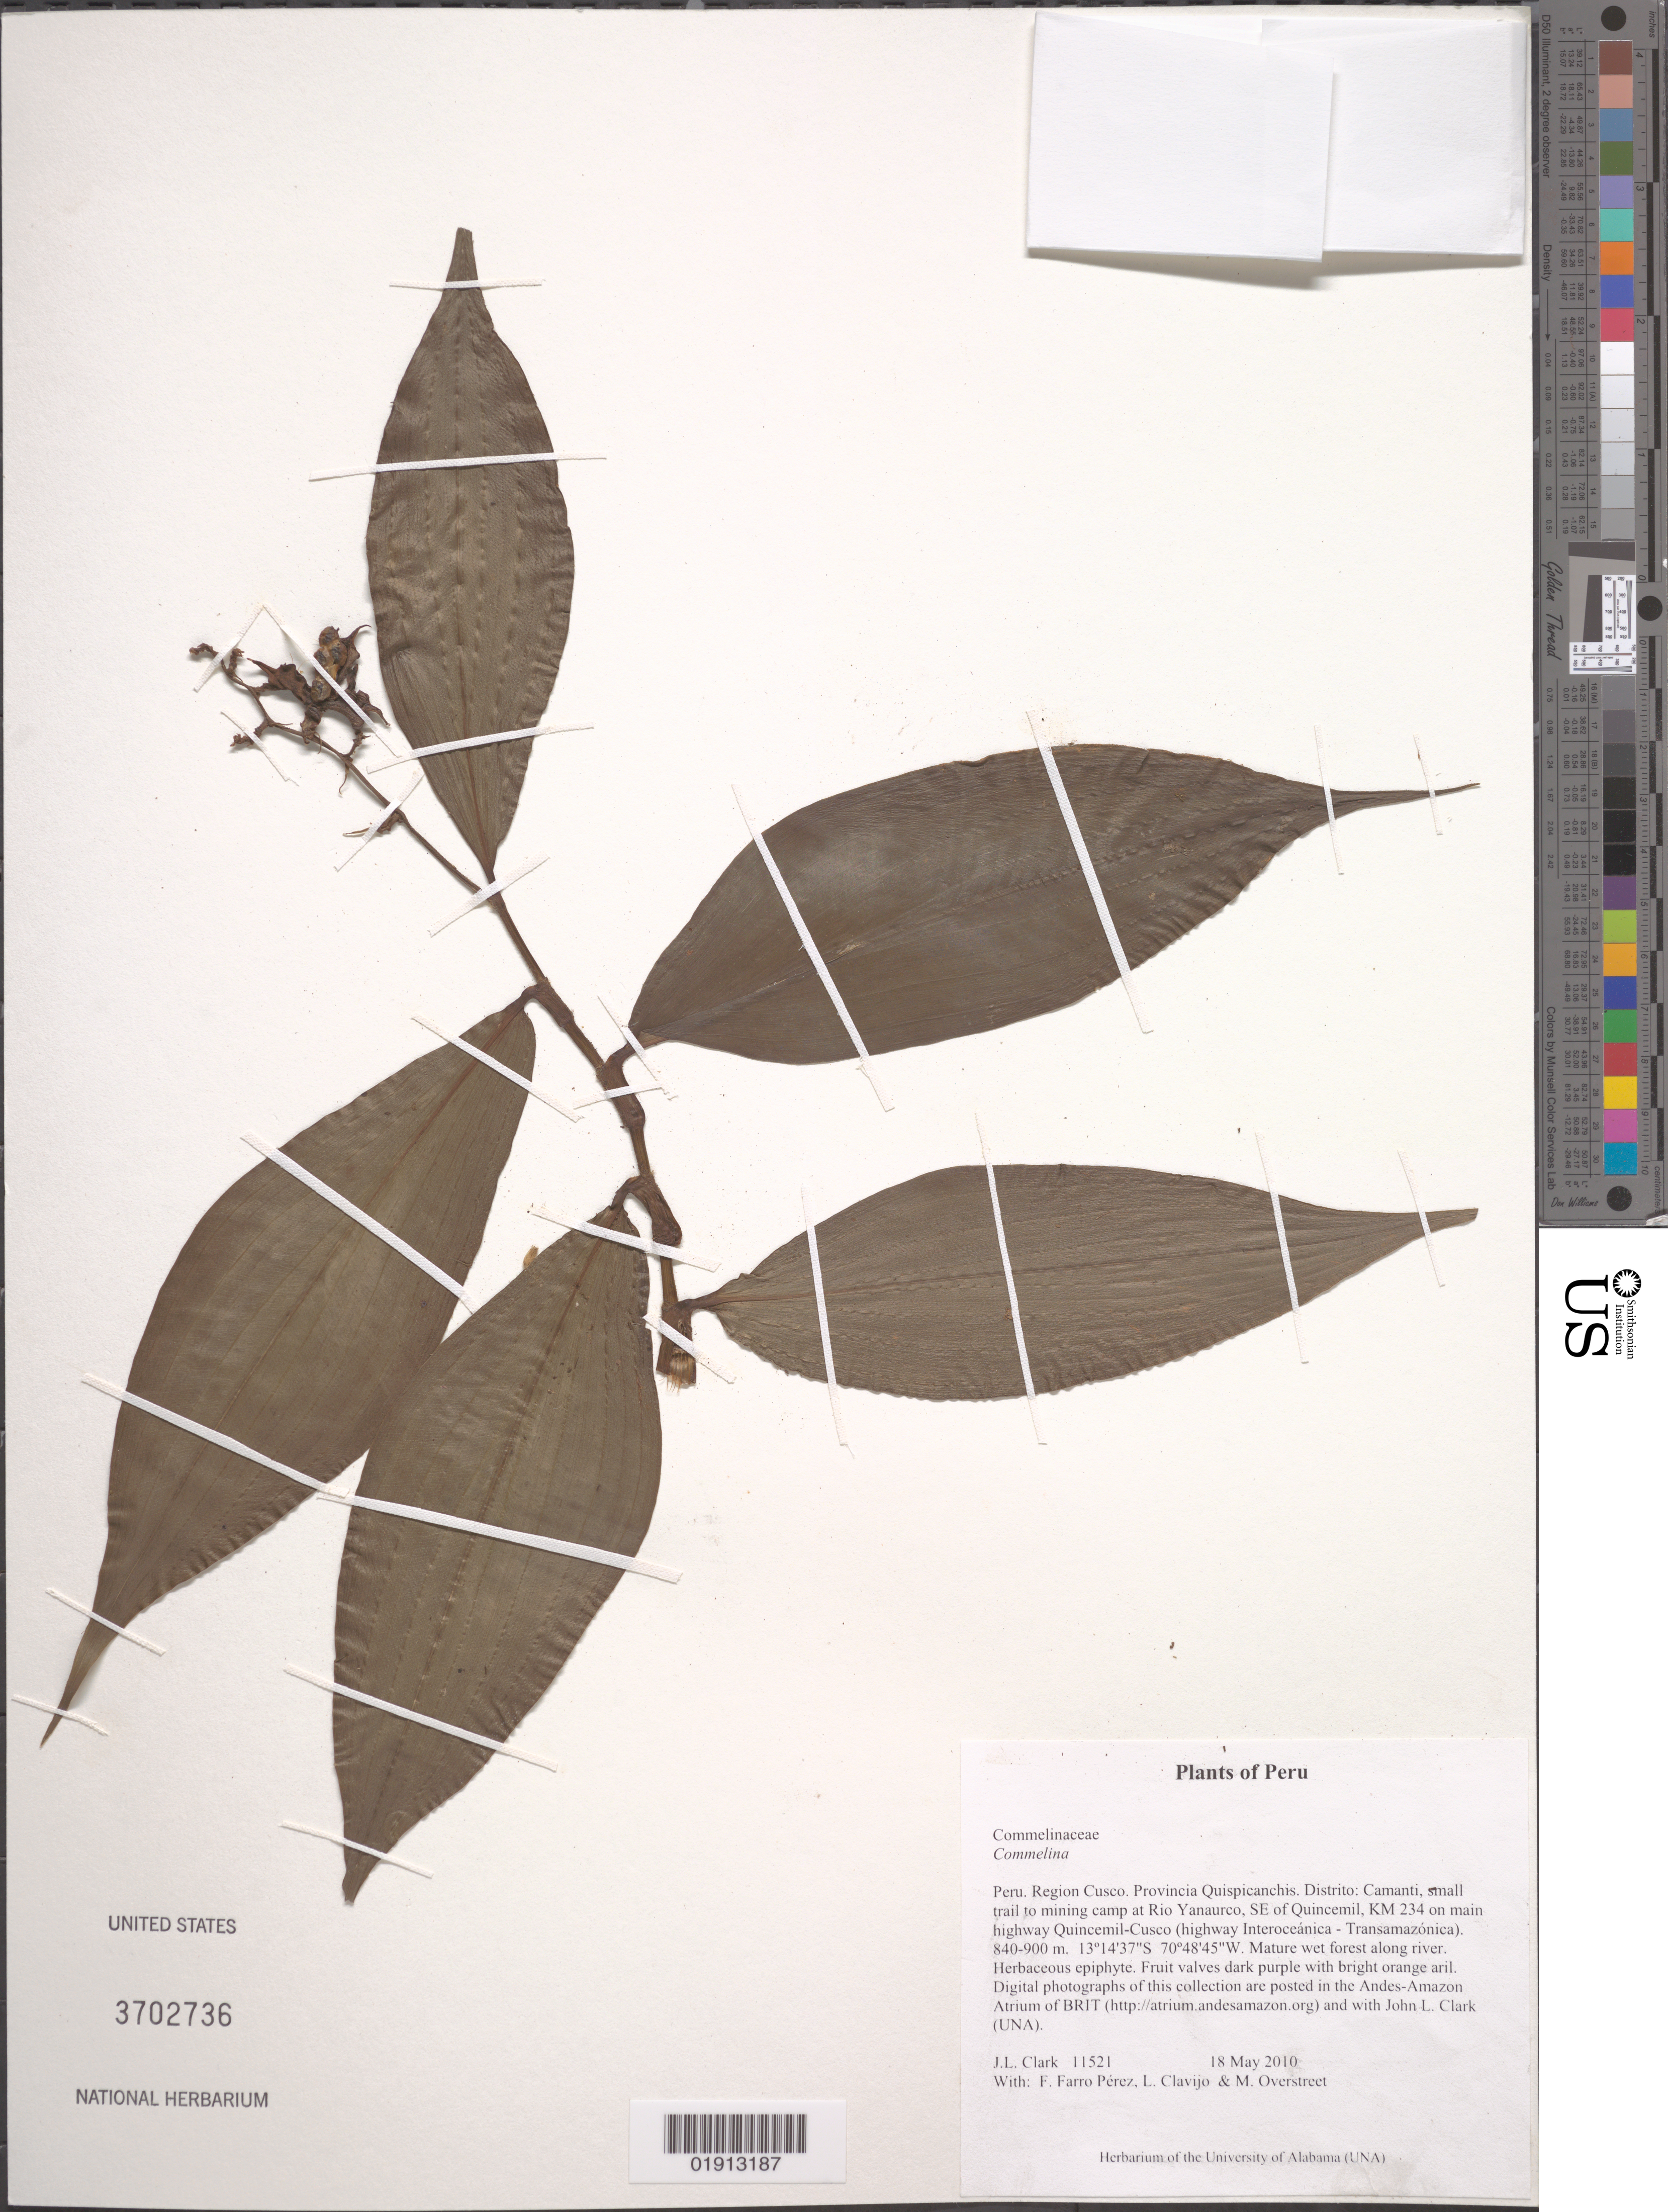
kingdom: Plantae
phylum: Tracheophyta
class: Liliopsida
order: Commelinales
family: Commelinaceae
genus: Commelina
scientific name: Commelina sp.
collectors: J. L. Clark, F. Farro Pérez, L. Clavijo & M. Overstreet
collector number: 11521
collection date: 2010-05-18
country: Peru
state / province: Cusco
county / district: Quispicanchis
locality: Distrito: Camanti, small trail to mining camp at Rio Yanaurco, SE of Quincemil, KM 234 on main highway Quincemil-Cusco (highway Interoceanica - Transamazonica).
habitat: Mature wet forest along river.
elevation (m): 840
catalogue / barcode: US 3702736